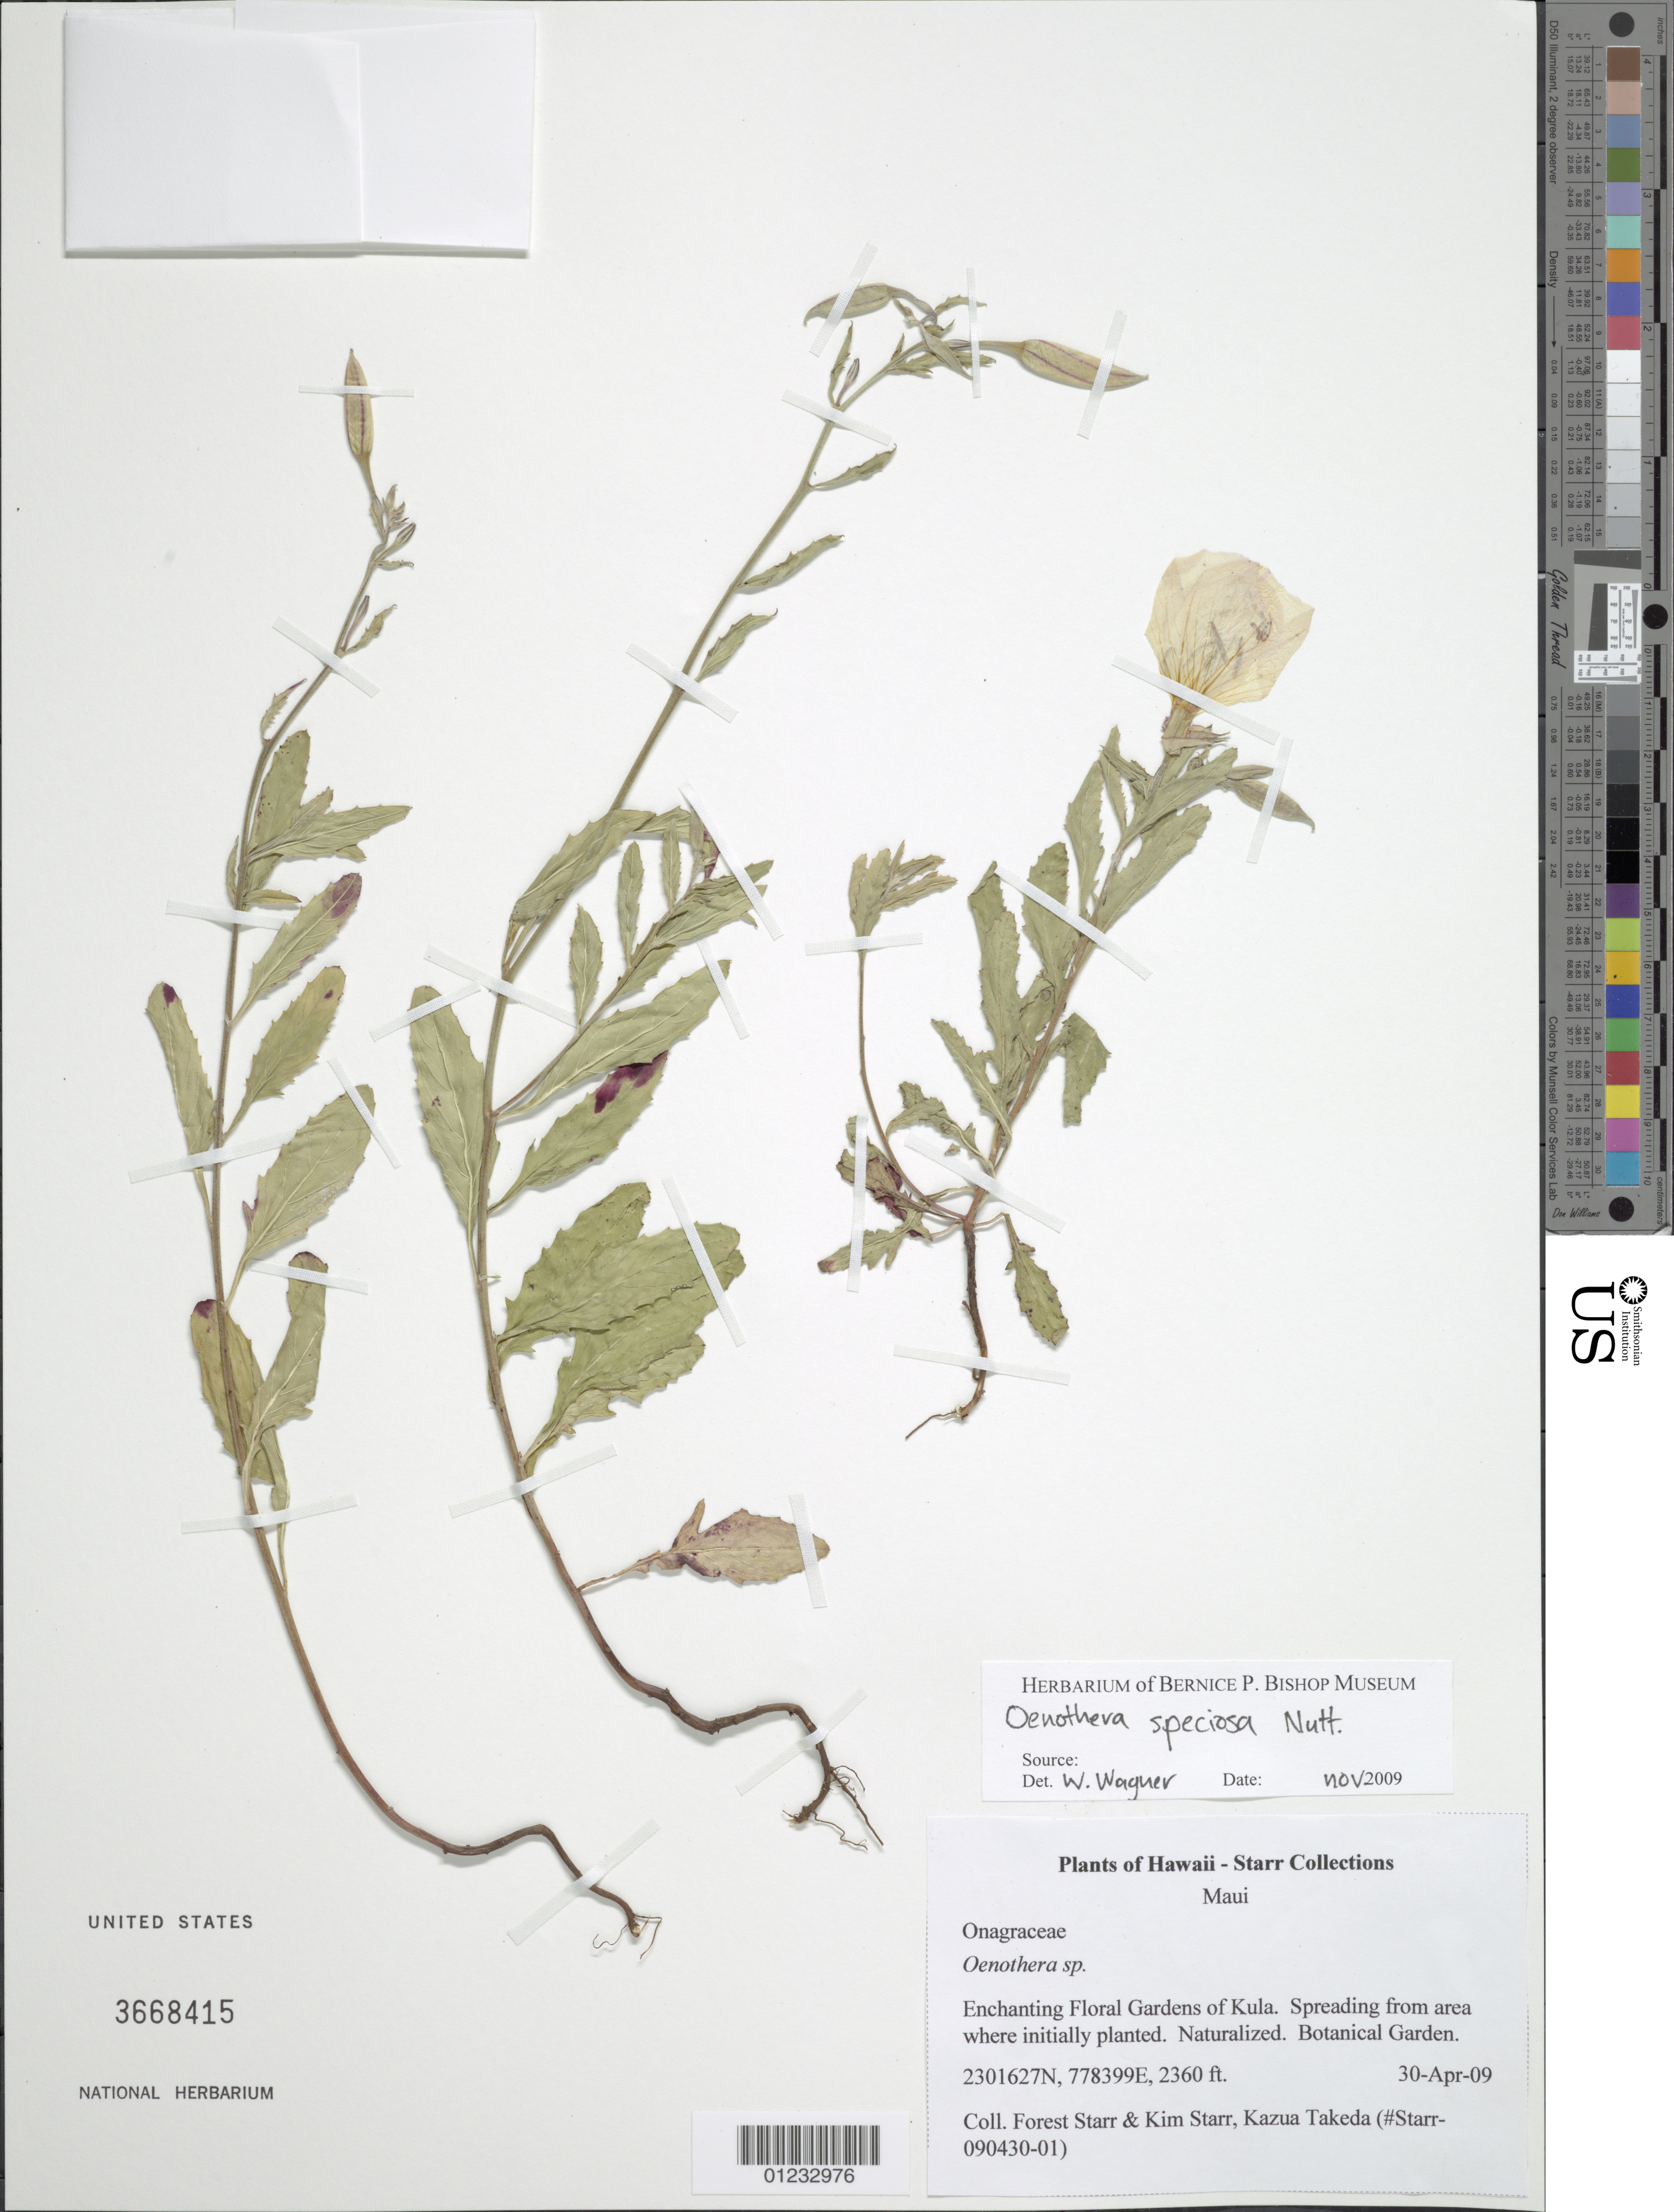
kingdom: Plantae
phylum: Tracheophyta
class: Magnoliopsida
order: Myrtales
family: Onagraceae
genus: Oenothera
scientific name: Oenothera speciosa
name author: Nutt.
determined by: Wagner, W. L., (BOT), Smithsonian Institution - National Museum of Natural History (UNITED STATES)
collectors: F. Starr, K. Starr & K. Takeda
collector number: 090430-01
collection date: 2009-04-30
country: United States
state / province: Hawaii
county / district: Maui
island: Maui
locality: Enchanting Floral Gardens of Kula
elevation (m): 719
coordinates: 2301627 N, 778399 E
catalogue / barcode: US 3668415